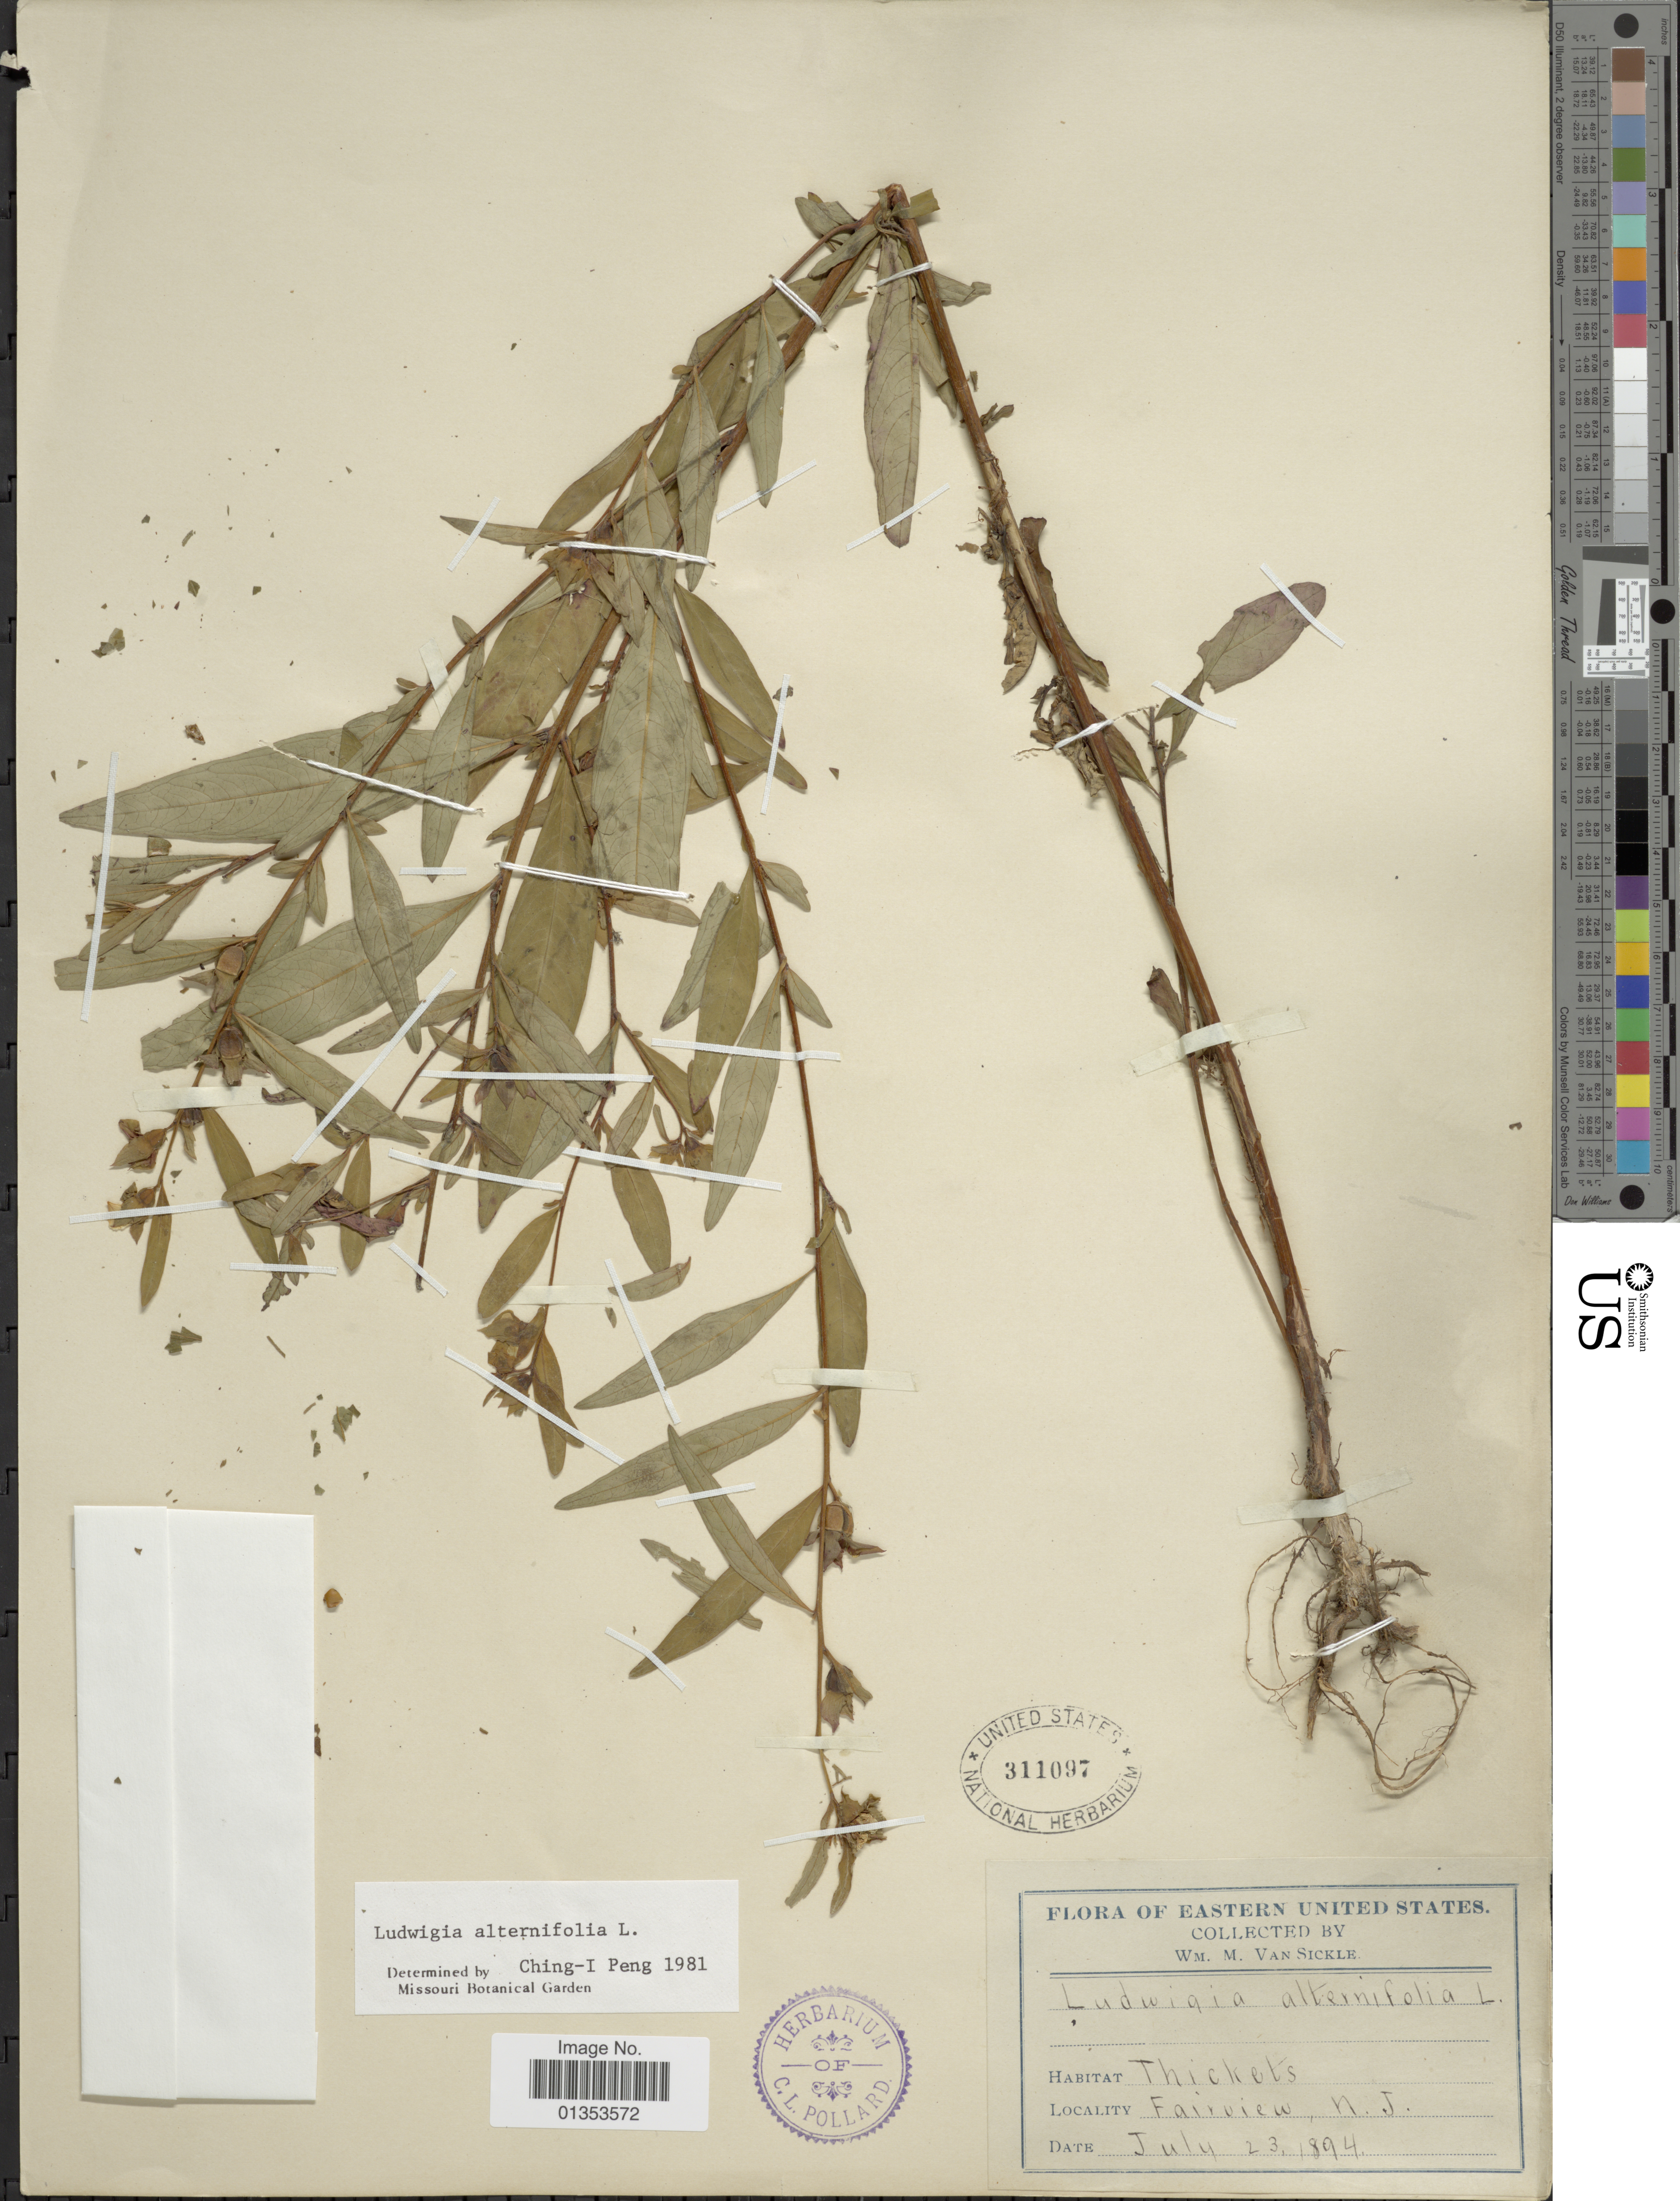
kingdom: Plantae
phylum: Tracheophyta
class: Magnoliopsida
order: Myrtales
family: Onagraceae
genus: Ludwigia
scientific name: Ludwigia alternifolia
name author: L.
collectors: W. M. Van Sickle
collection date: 1894-07-23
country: United States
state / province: New Jersey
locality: Eastern United States,Thickets, Fairview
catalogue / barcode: US 311097